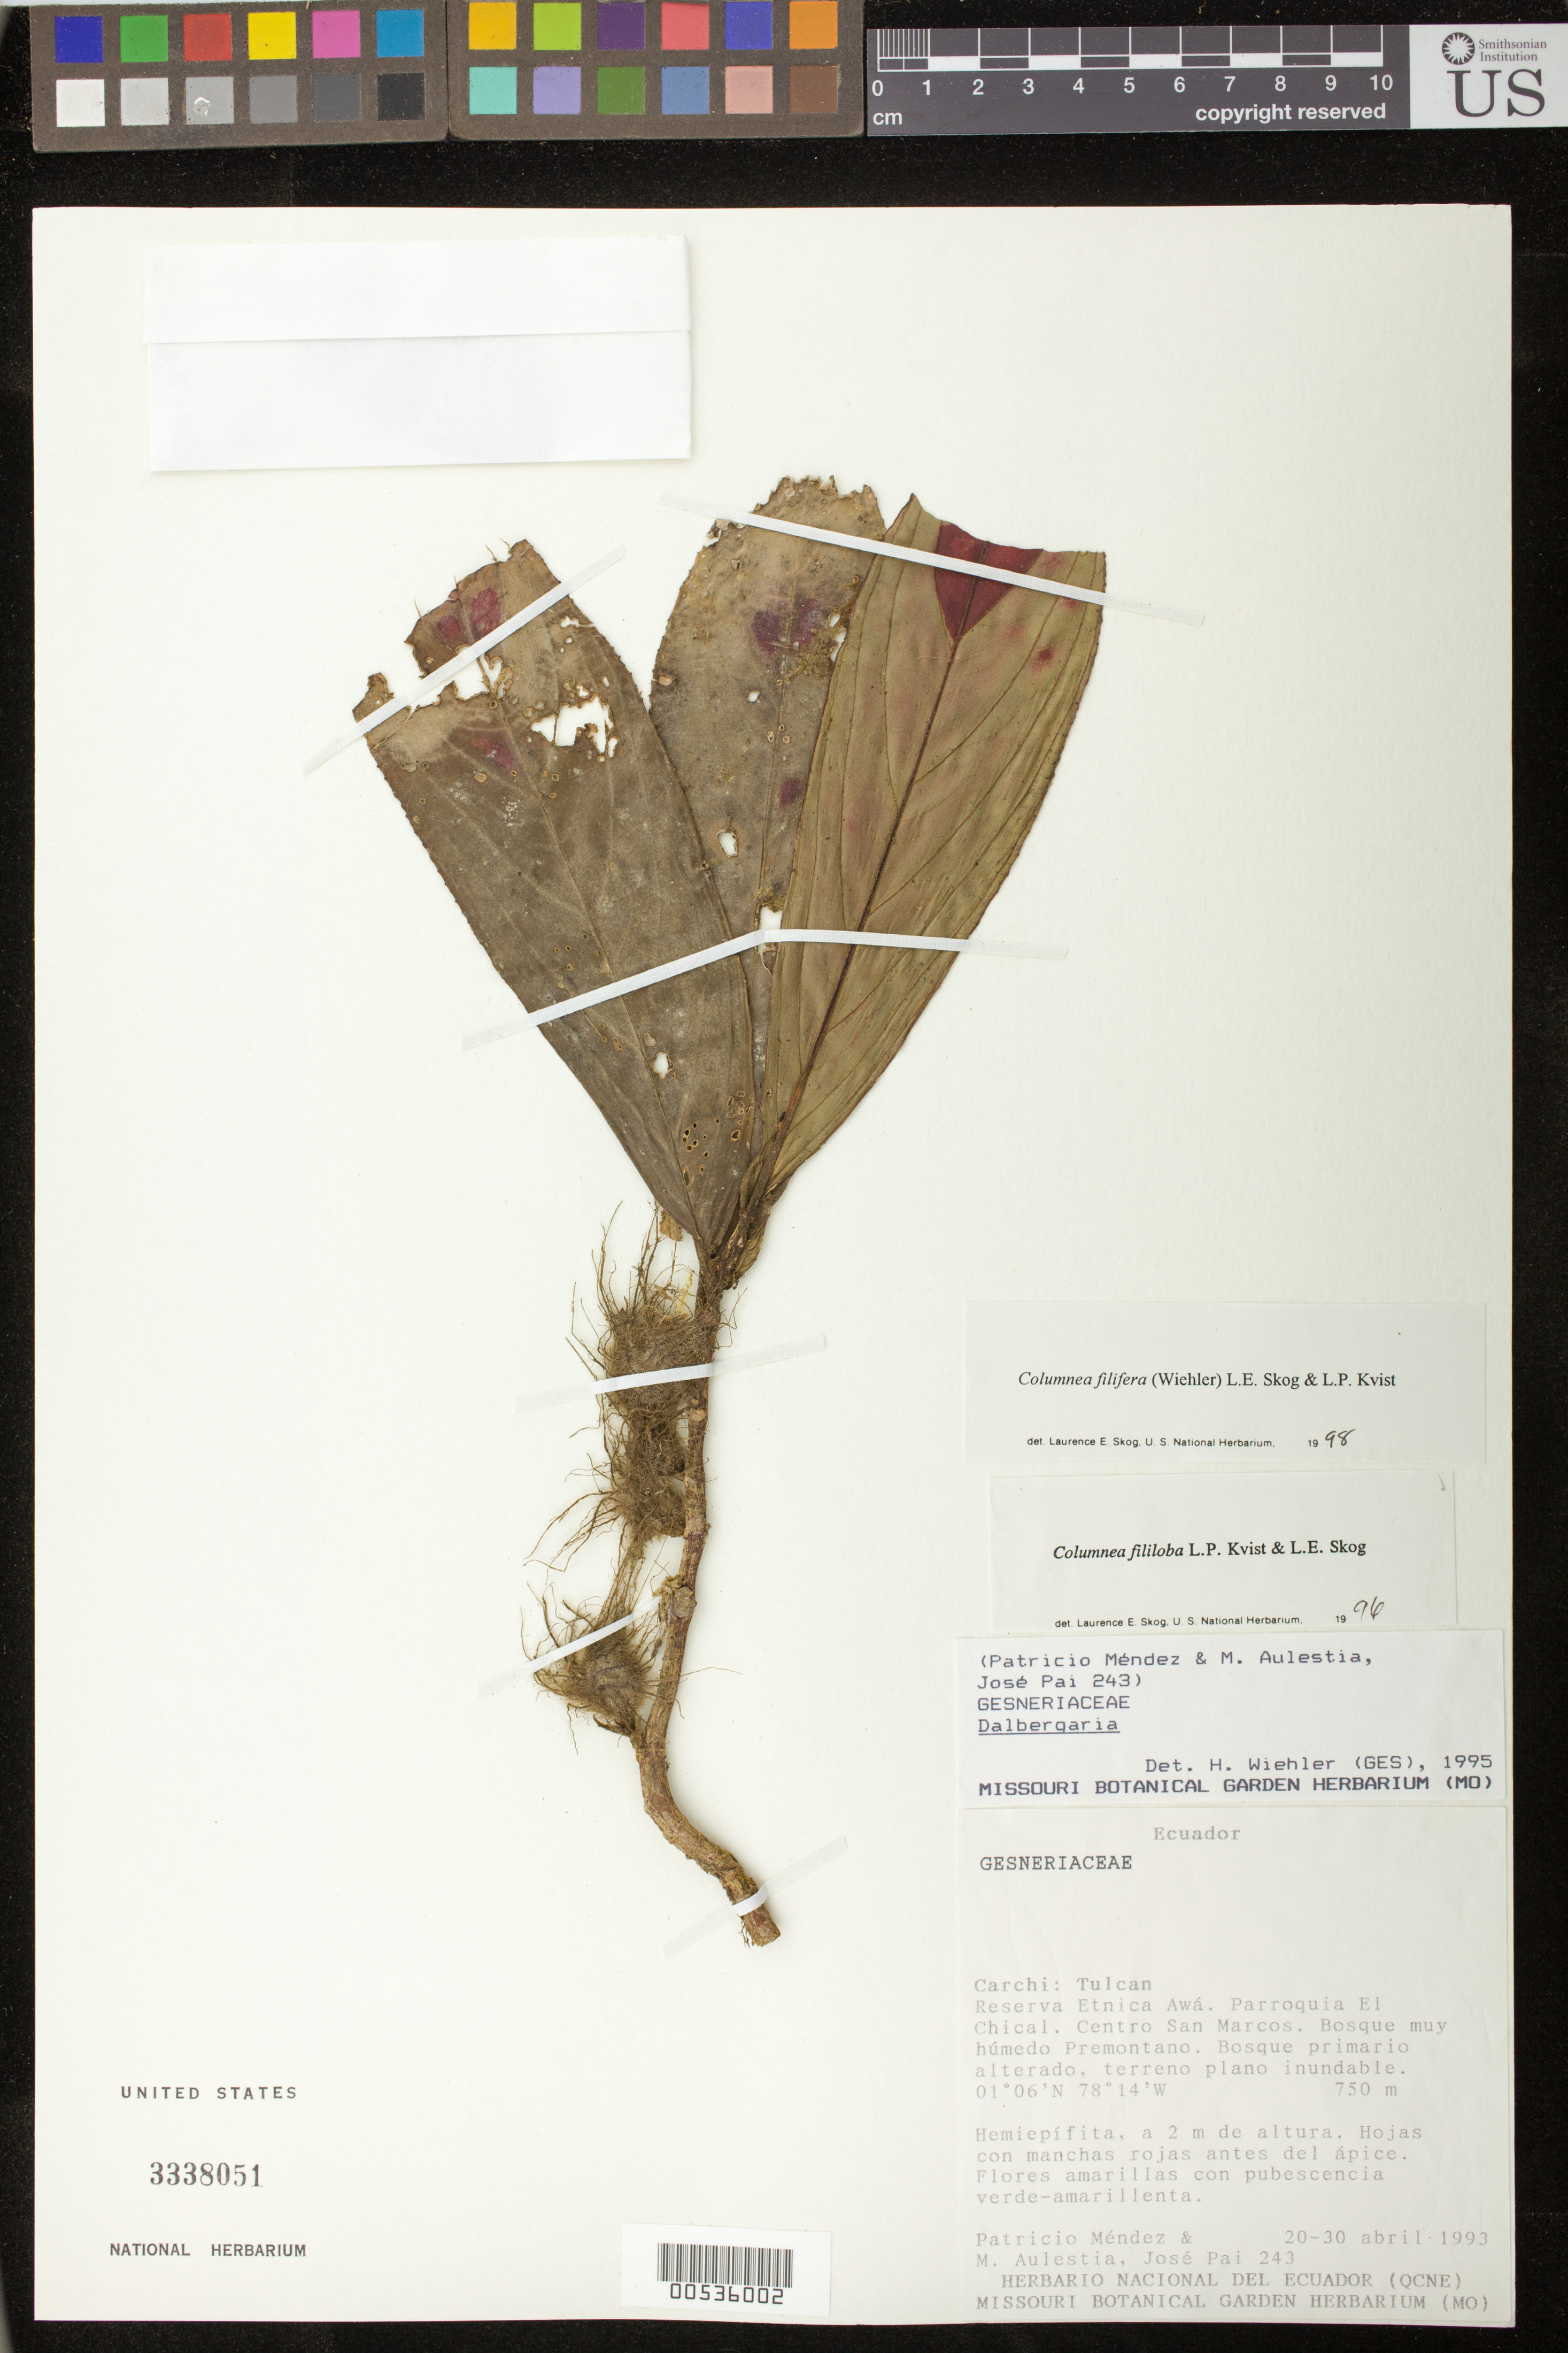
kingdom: Plantae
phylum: Tracheophyta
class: Magnoliopsida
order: Lamiales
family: Gesneriaceae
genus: Columnea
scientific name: Columnea filifera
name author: (Wiehler) L.E. Skog & L.P. Kvist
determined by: Skog, Laurence E.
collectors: P. Méndez, M. Aulestia & J. Pai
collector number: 243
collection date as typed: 20-30 Apr 1993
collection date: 1993-04-20/1993-04-30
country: Ecuador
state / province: Carchi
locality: Tulcan: Reserva Etnica Awá, Parroquia El Chical, Centro San Marcos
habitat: Bosque muy húmedo premontano, bosque primario alterado, terreno plano inundable; en bosque secundario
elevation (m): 750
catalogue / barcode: US 3338051